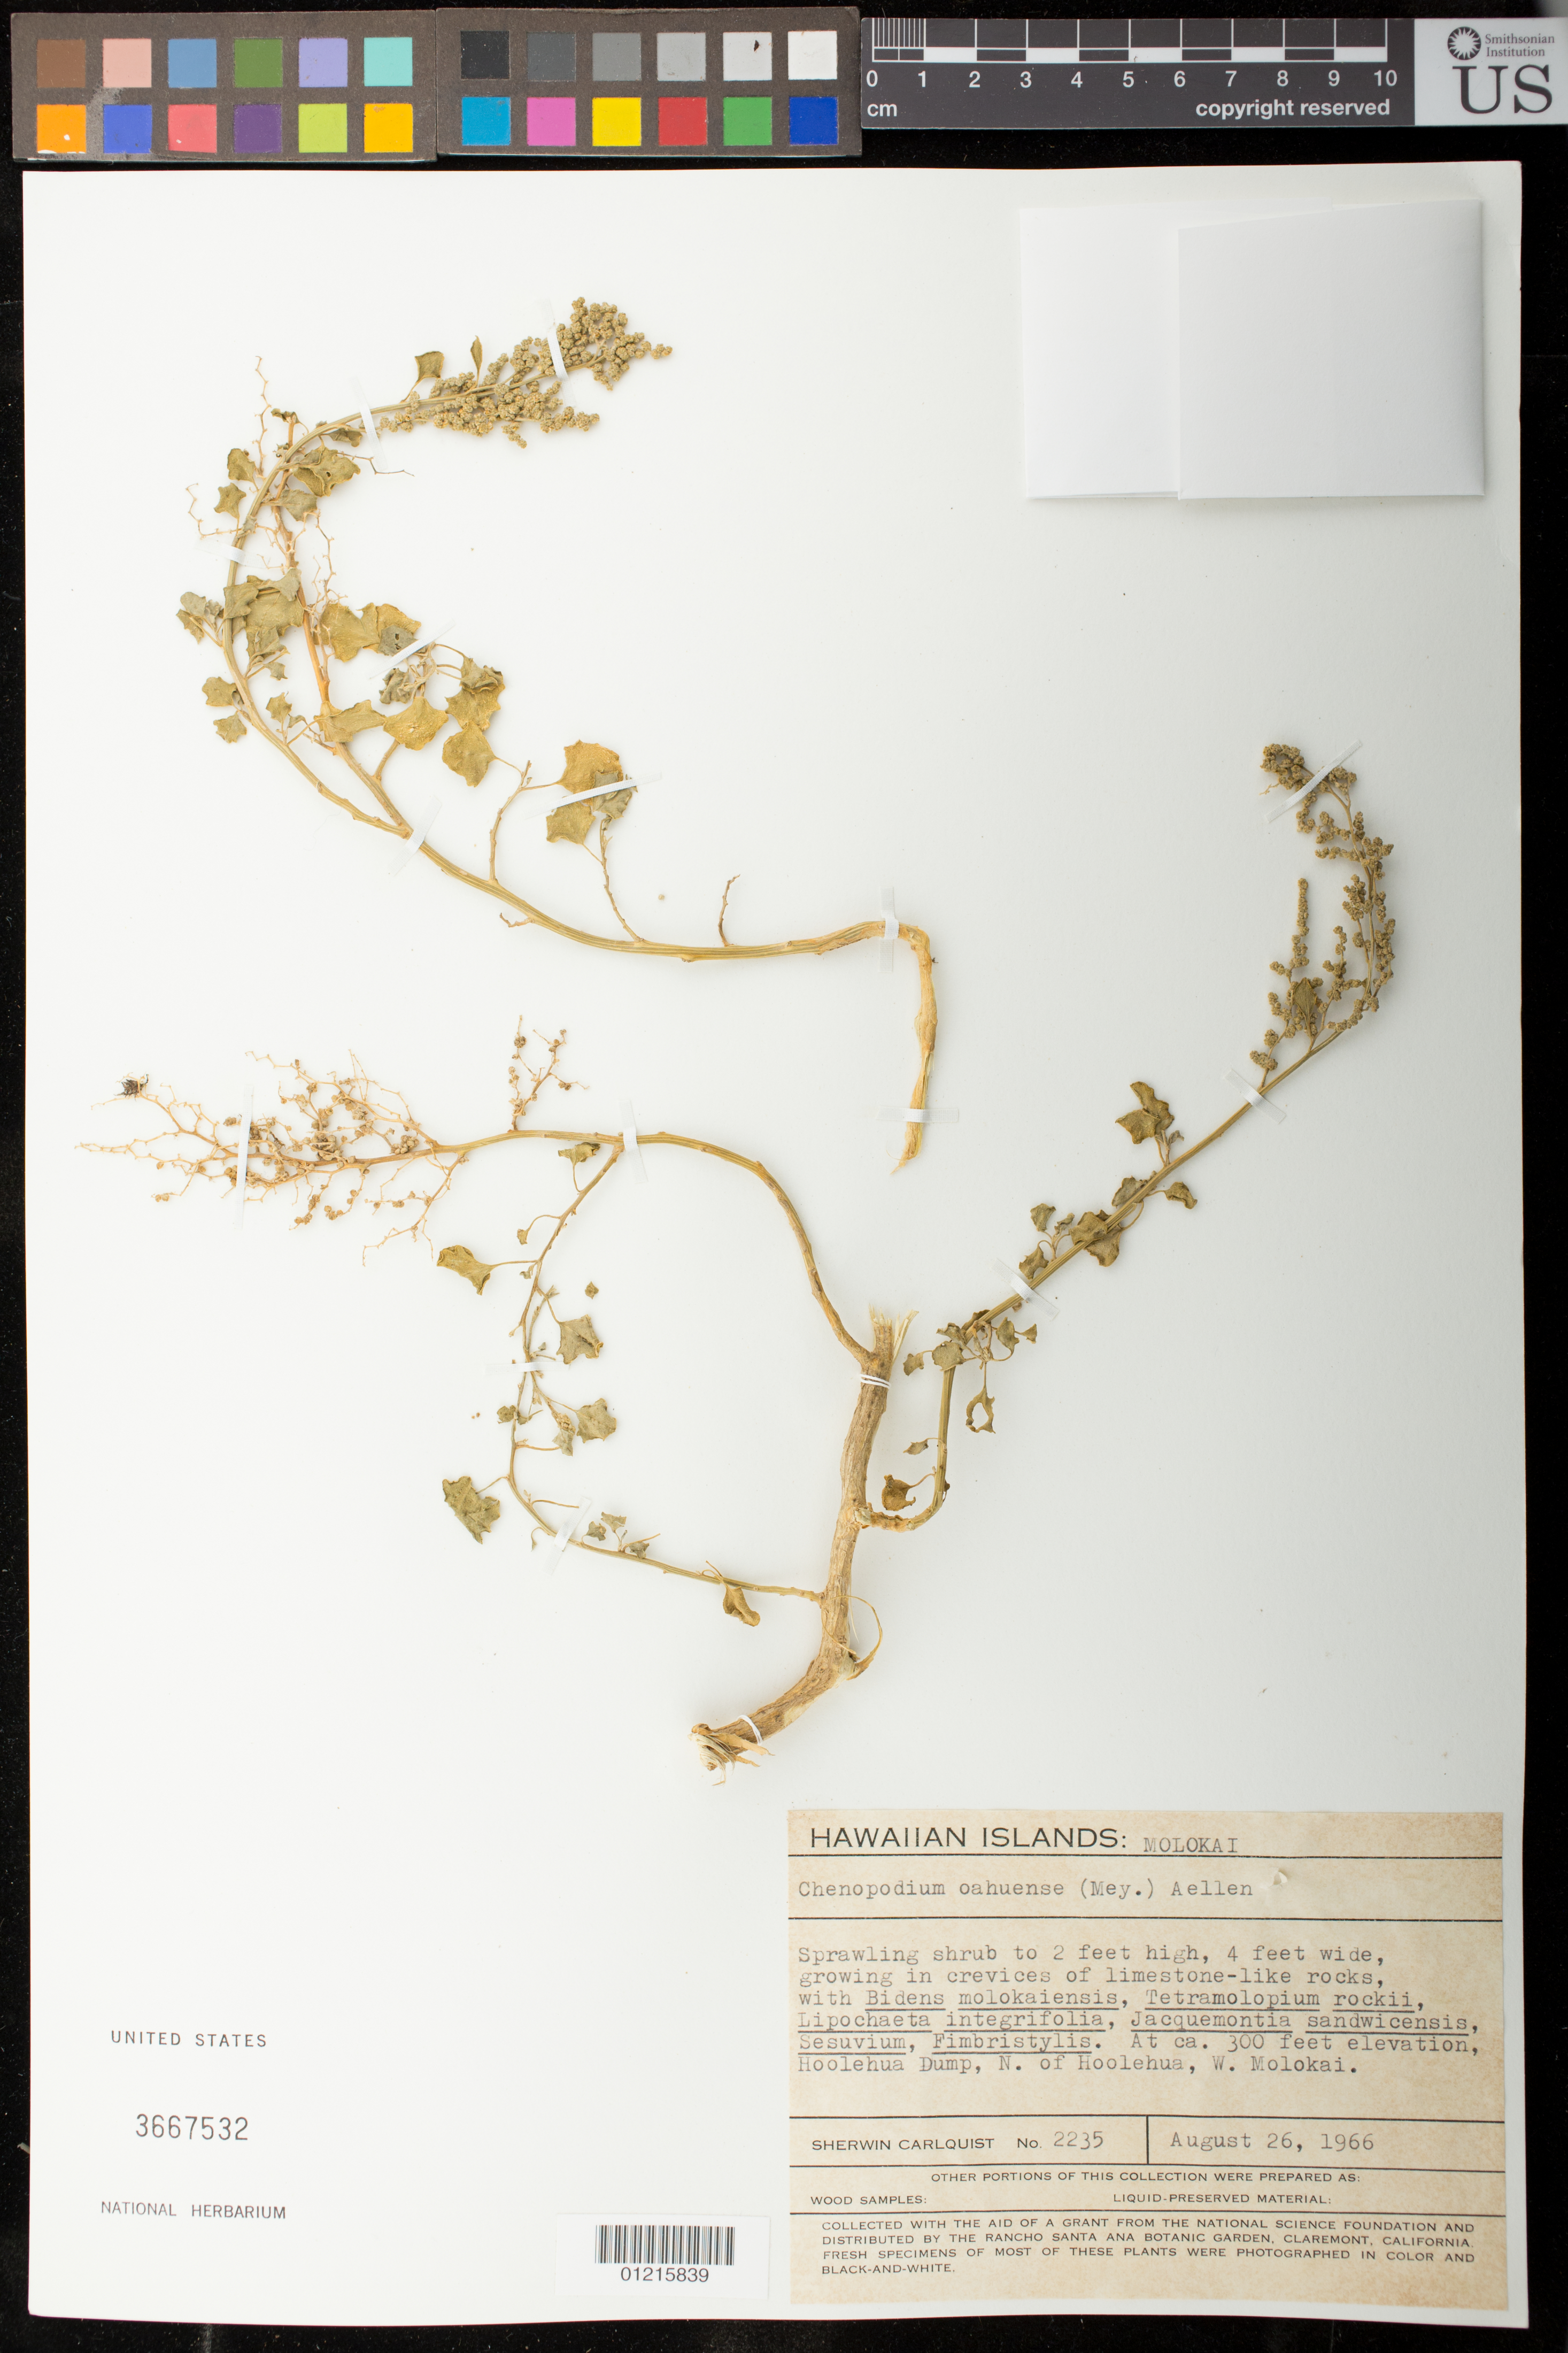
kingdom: Plantae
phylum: Tracheophyta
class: Magnoliopsida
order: Caryophyllales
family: Amaranthaceae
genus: Chenopodium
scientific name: Chenopodium oahuense subsp. ilioense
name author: J. Cantley & Martine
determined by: Wagner, W. L., (BOT), Smithsonian Institution - National Museum of Natural History (UNITED STATES)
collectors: S. Carlquist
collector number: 2235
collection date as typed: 26 Aug 1966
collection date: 1966-08-26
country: United States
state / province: Hawaii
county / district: Maui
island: Moloka'i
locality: Hoolehua Dump N of Hoolehua, W Molokai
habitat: Crevices of limestone-like rocks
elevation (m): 91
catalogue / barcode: US 3667532